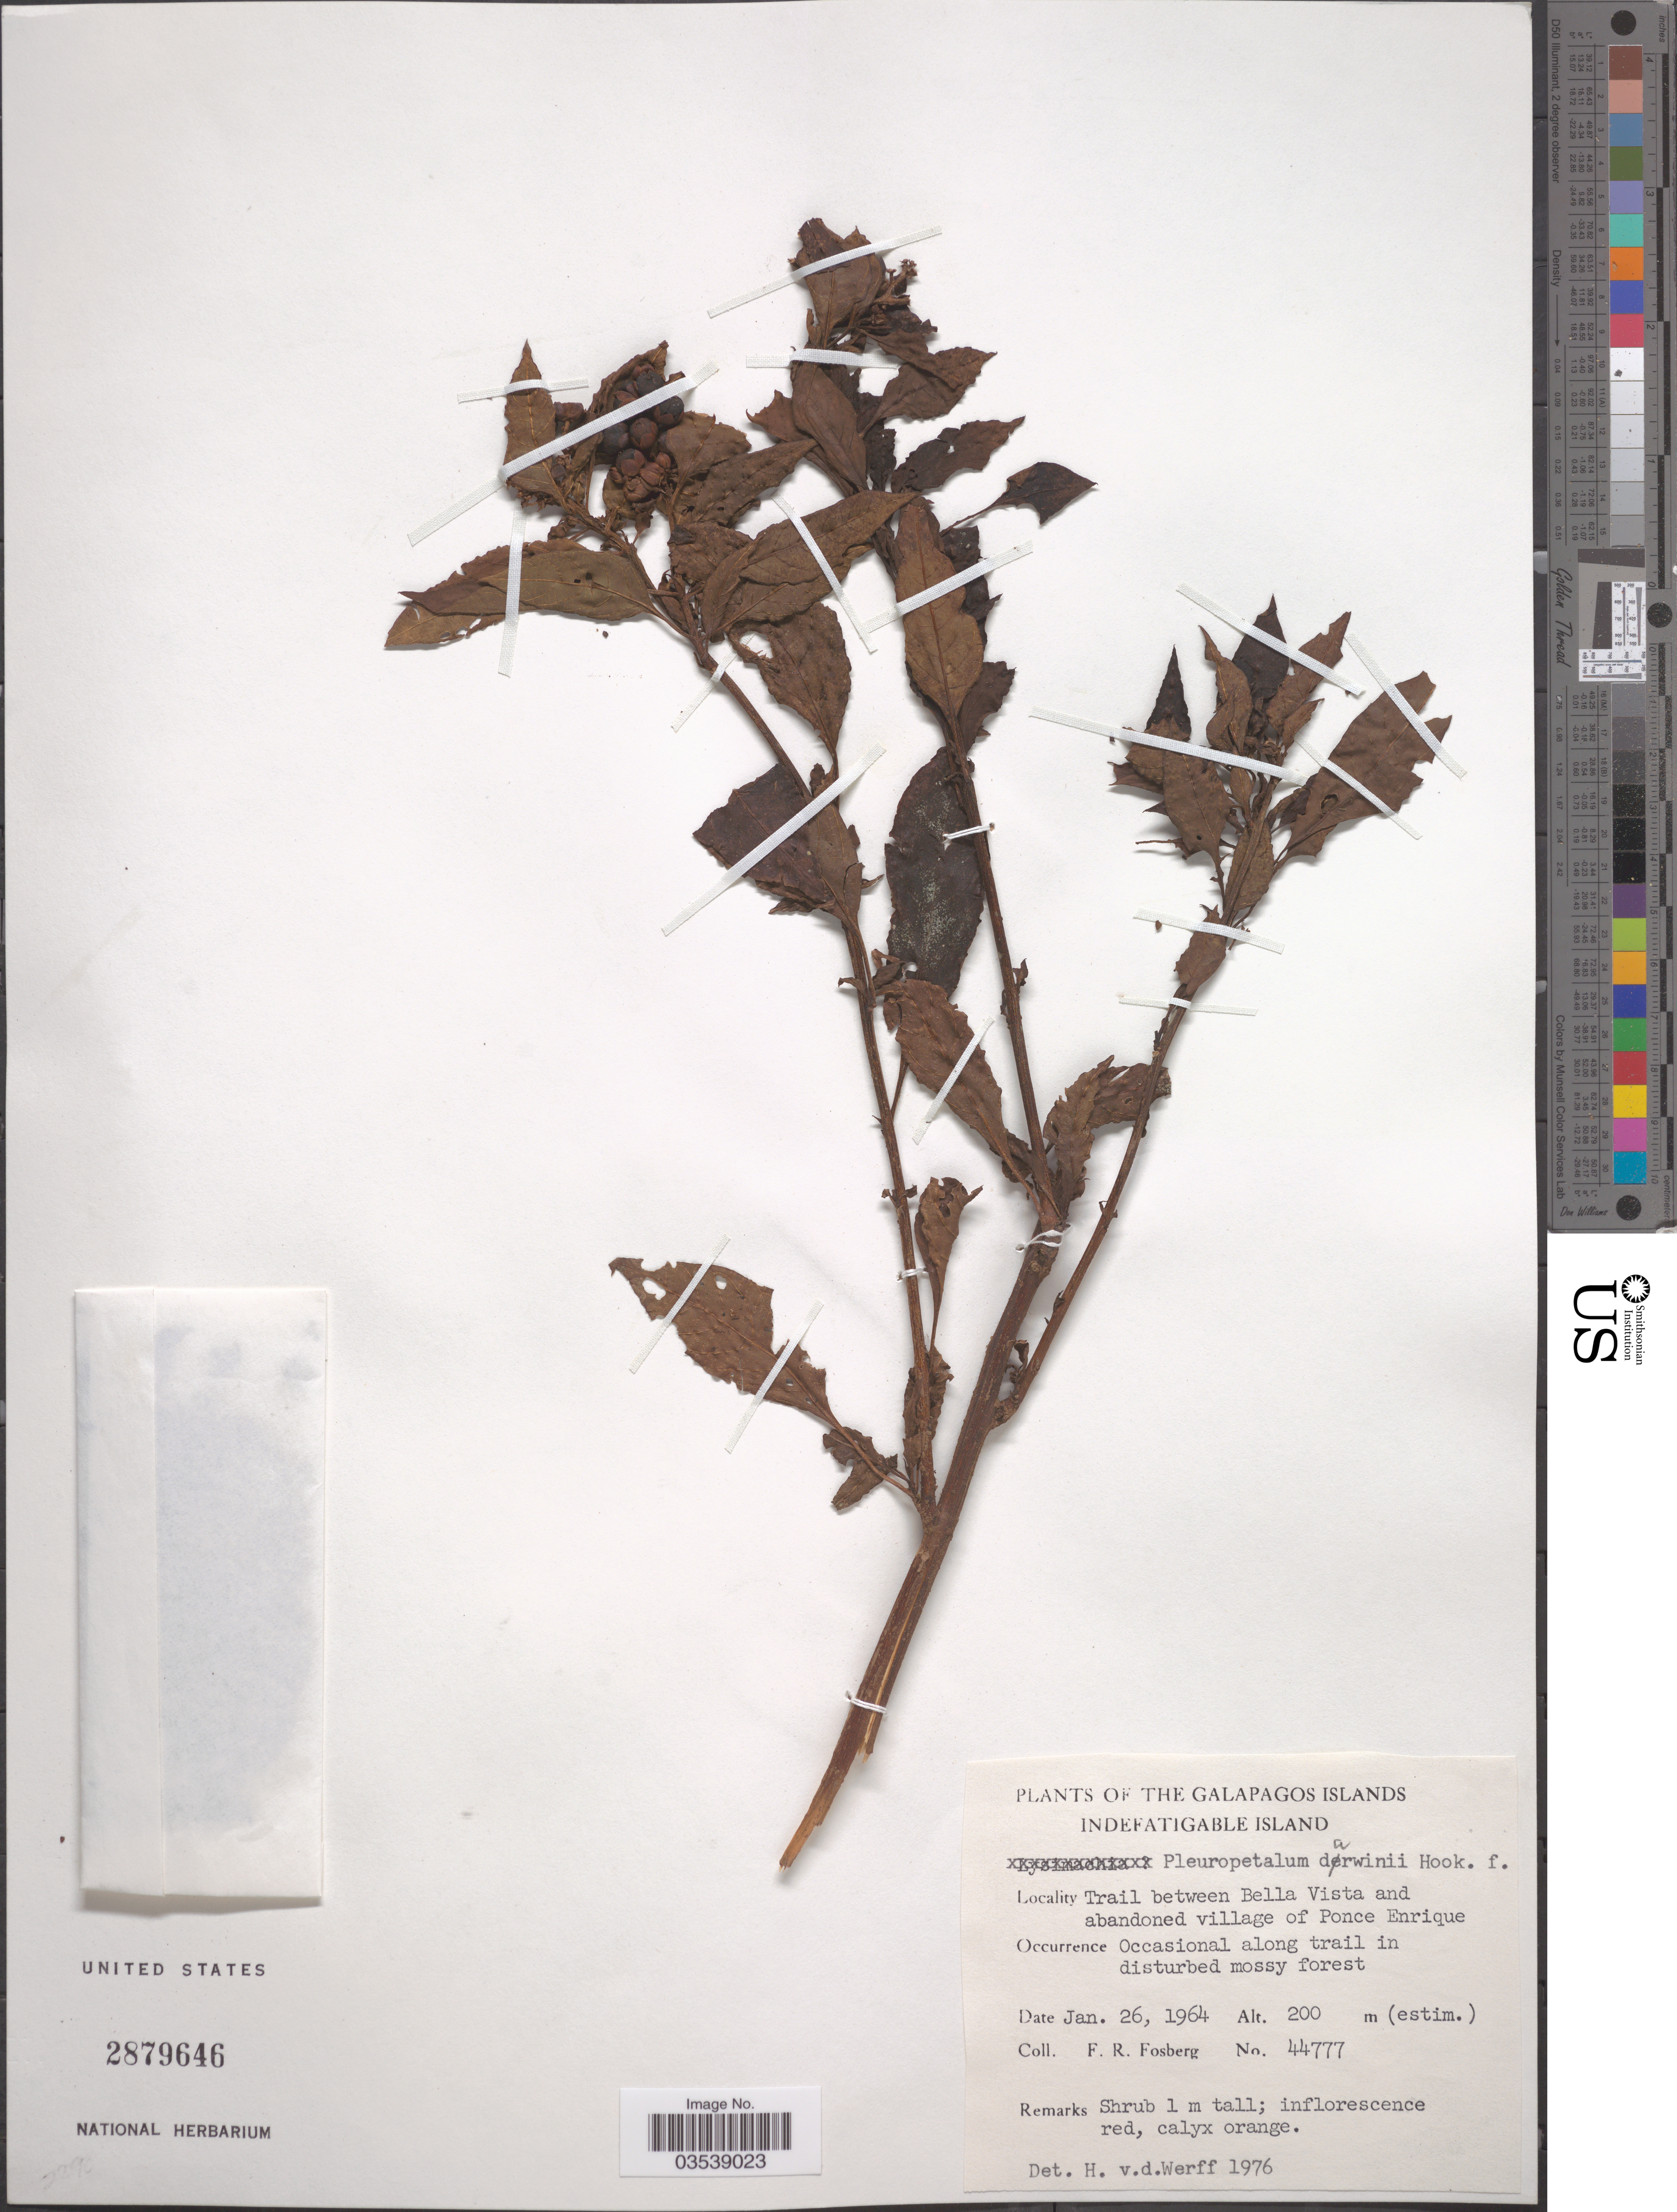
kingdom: Plantae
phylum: Tracheophyta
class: Magnoliopsida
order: Caryophyllales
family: Amaranthaceae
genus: Pleuropetalum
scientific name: Pleuropetalum darwinii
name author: Hook. f.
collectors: F. R. Fosberg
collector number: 44777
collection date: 1964-01-26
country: Ecuador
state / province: Colón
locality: The Galapagos Islands. Idefatigable Island. Trail between Bella Vista and abandoned village of Ponce Enrique.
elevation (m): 200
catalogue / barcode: US 2879646